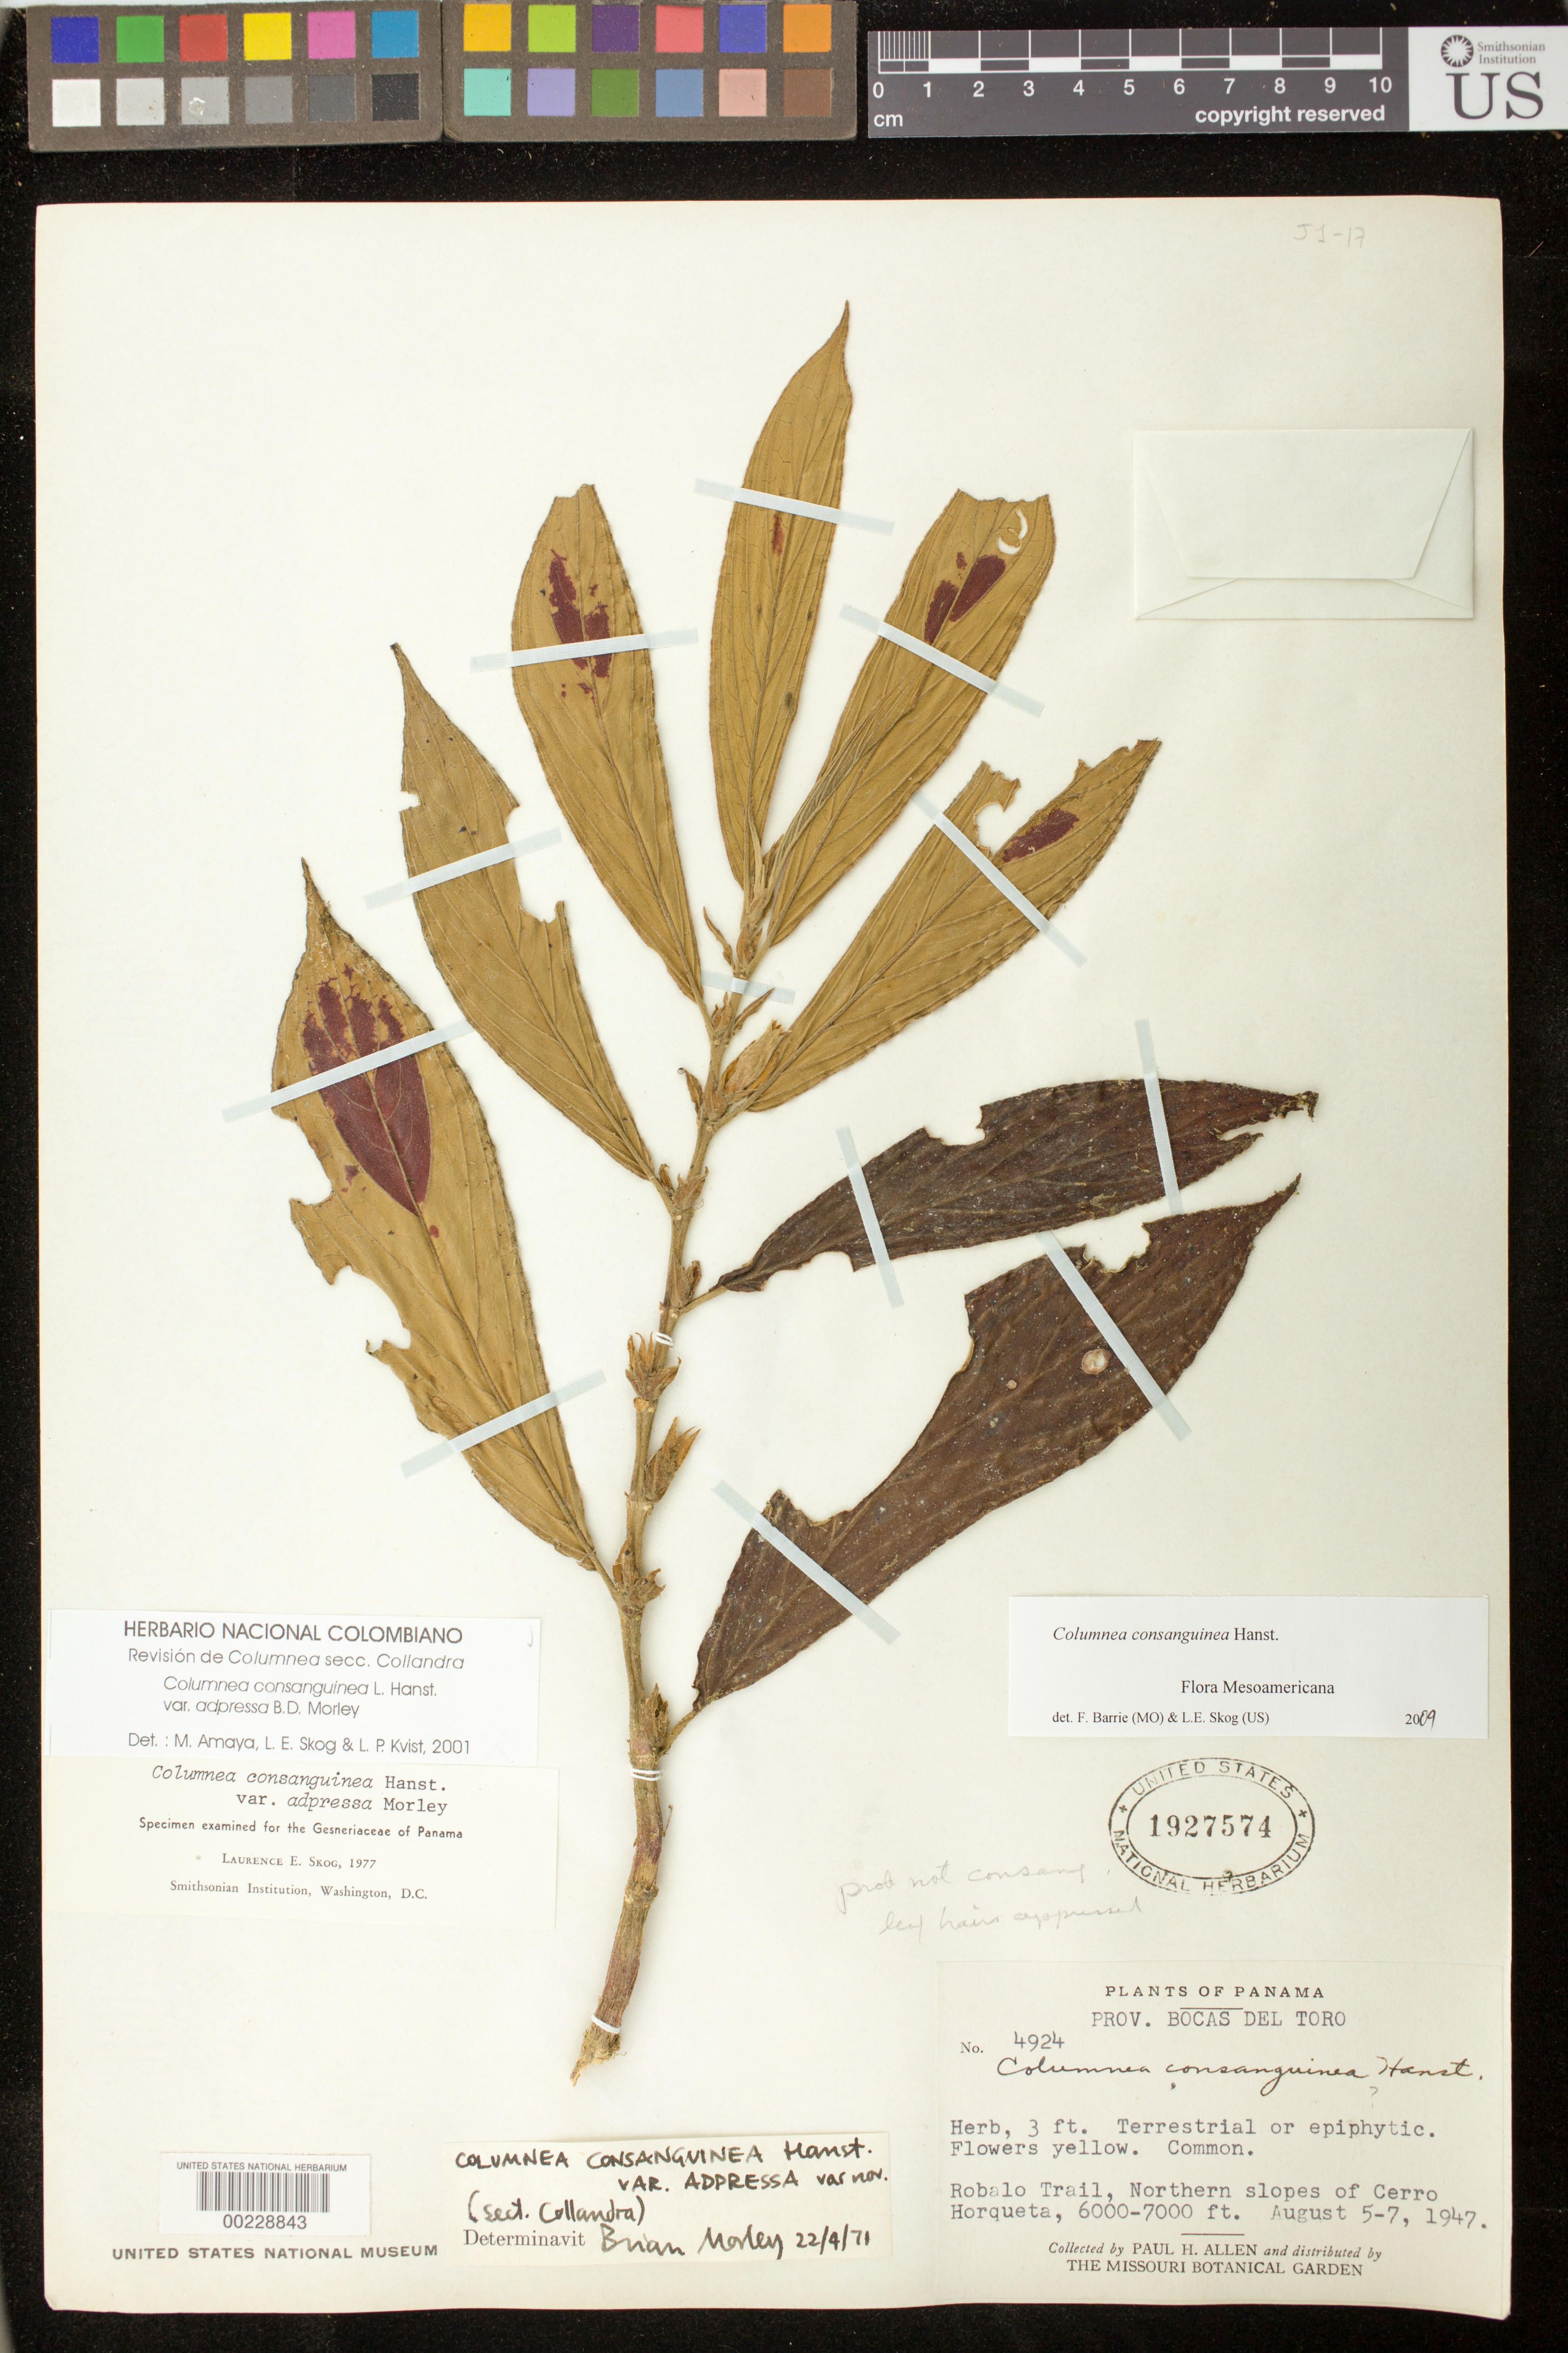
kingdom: Plantae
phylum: Tracheophyta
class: Magnoliopsida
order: Lamiales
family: Gesneriaceae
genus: Columnea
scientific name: Columnea consanguinea var. adpressa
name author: B.D. Morley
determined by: Amaya-Márquez, M.; et al.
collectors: P. H. Allen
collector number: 4924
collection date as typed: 5-7 Aug 1947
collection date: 1947-08-05/1947-08-07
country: Panama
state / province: Bocas del Toro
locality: Robalo Trail, northern slopes of Cerro Horqueta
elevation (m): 1829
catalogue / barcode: US 1927574